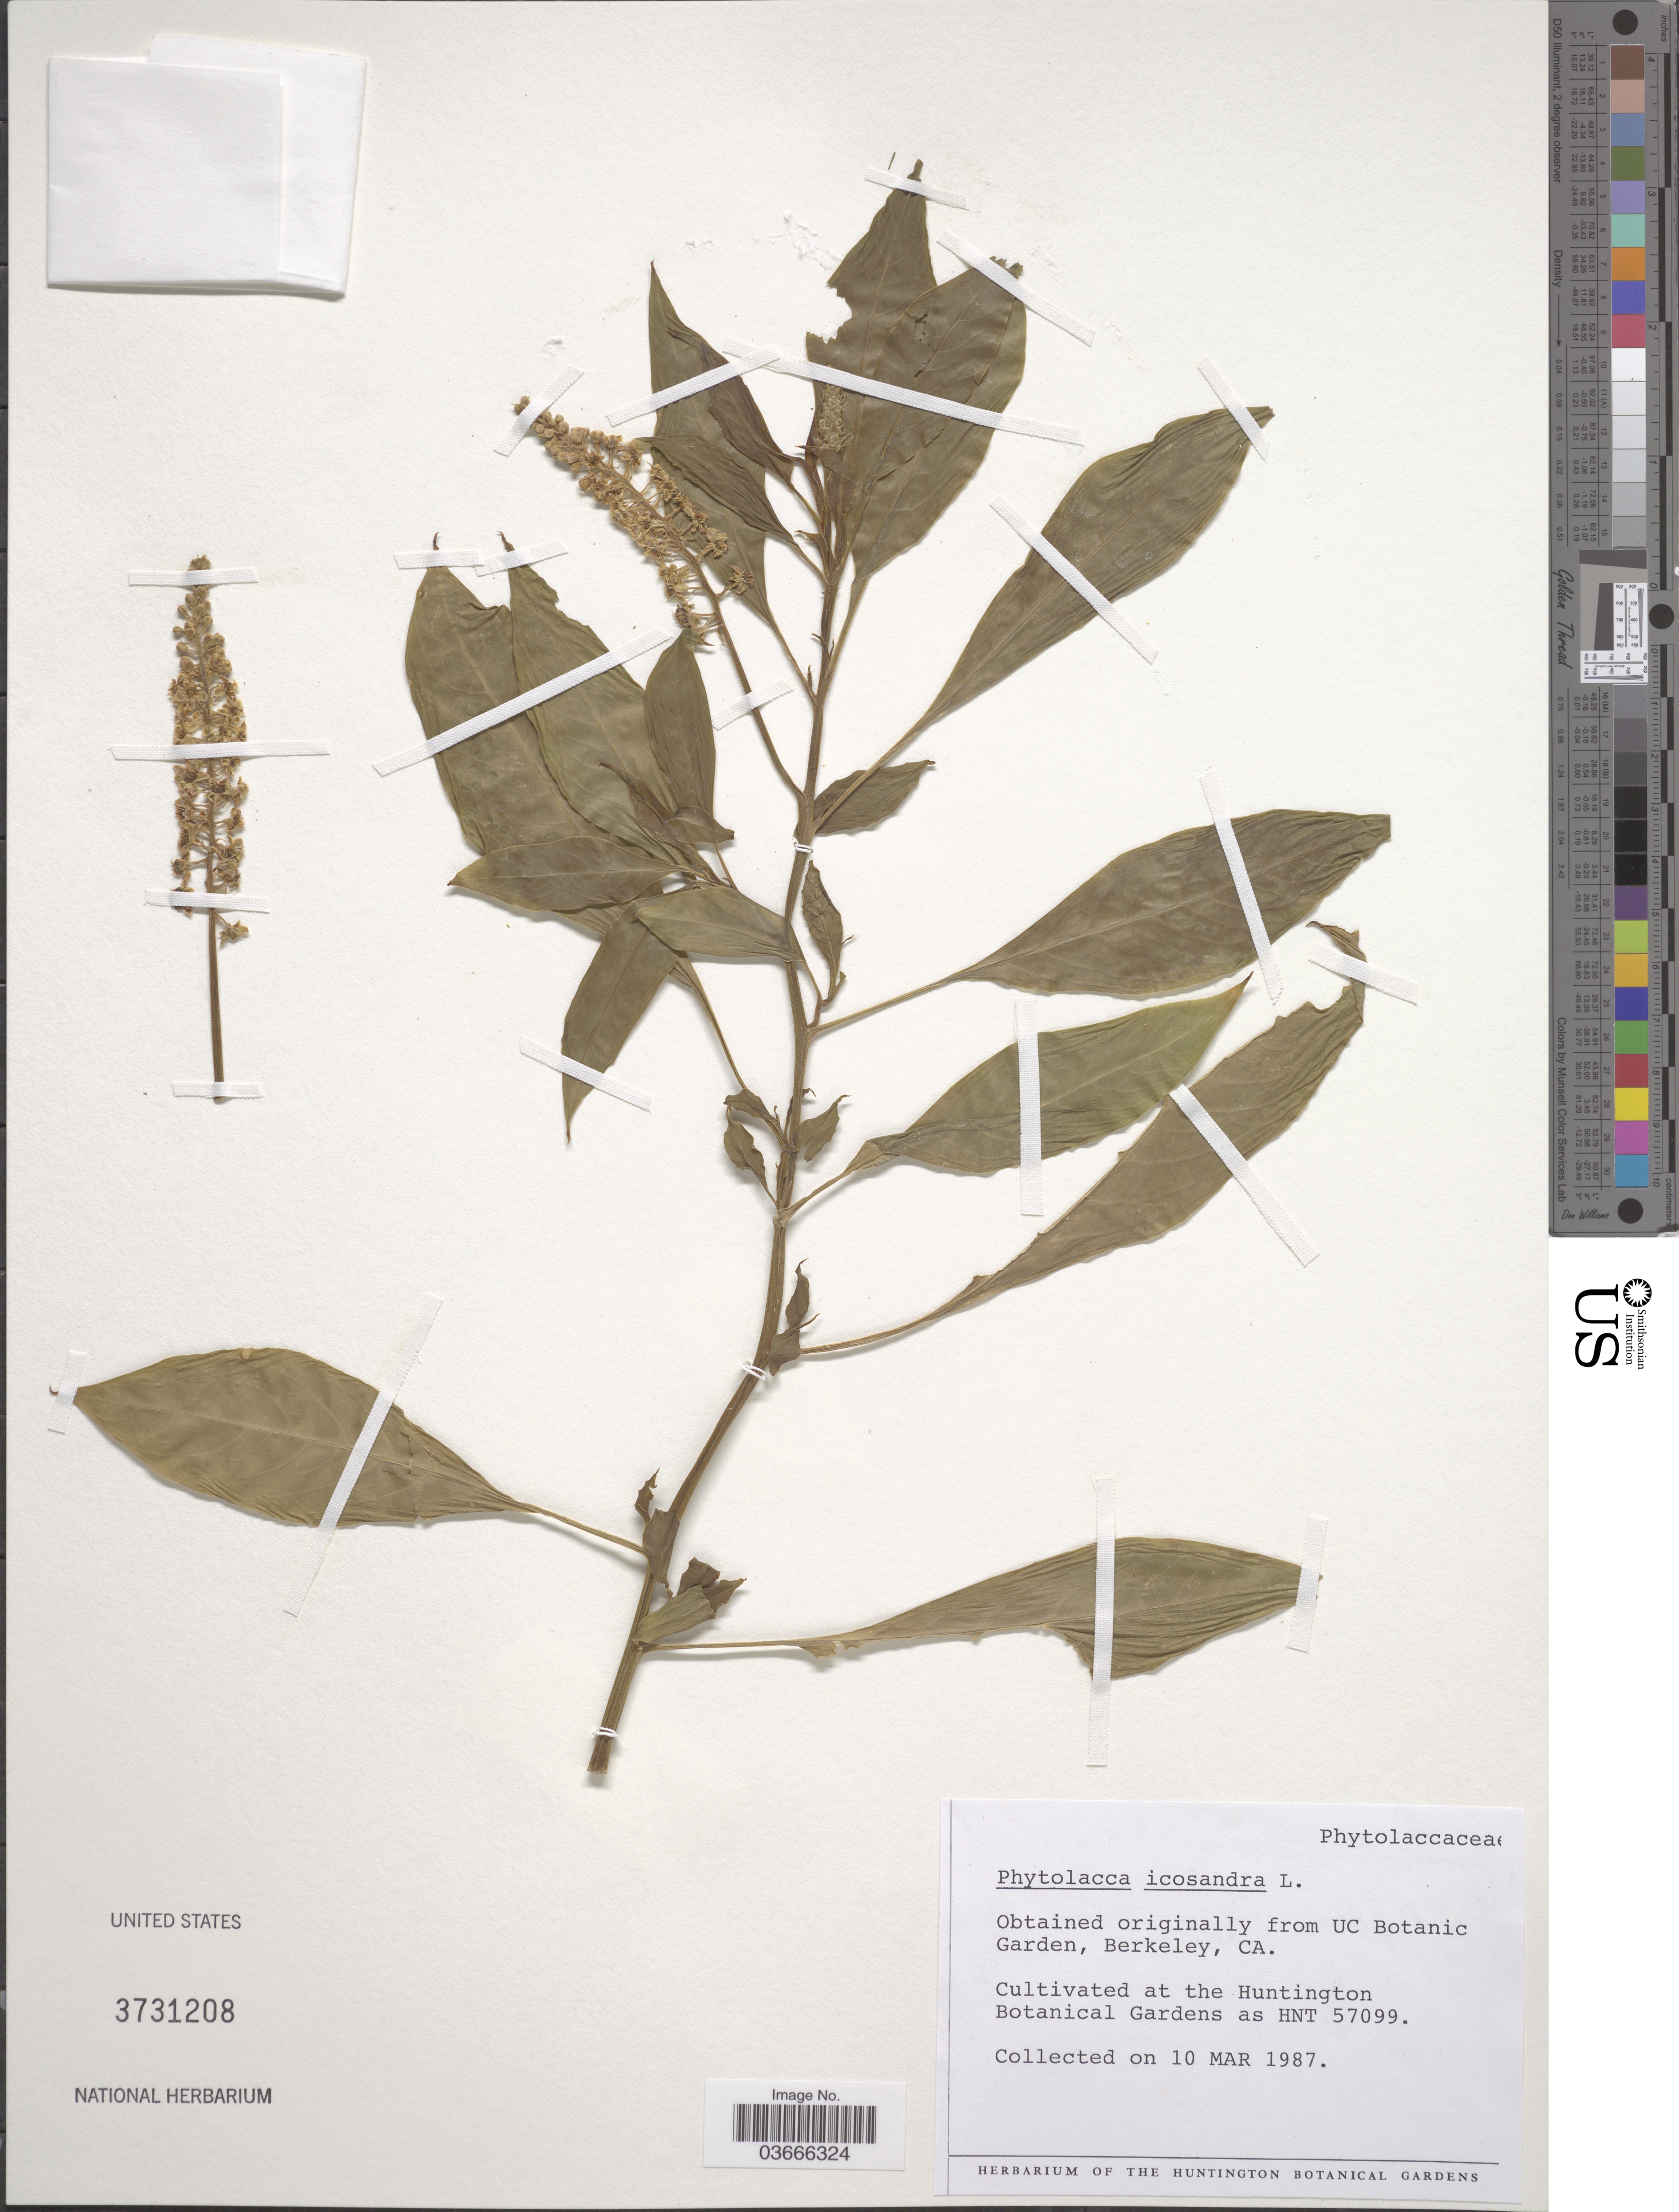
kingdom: Plantae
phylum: Tracheophyta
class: Magnoliopsida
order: Caryophyllales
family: Phytolaccaceae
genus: Phytolacca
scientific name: Phytolacca icosandra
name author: L.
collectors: ex herb. Huntington Bot. Gard.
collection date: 1987-03-10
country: United States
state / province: California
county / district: Los Angeles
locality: Huntington Botanical Gardens.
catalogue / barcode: US 3731208